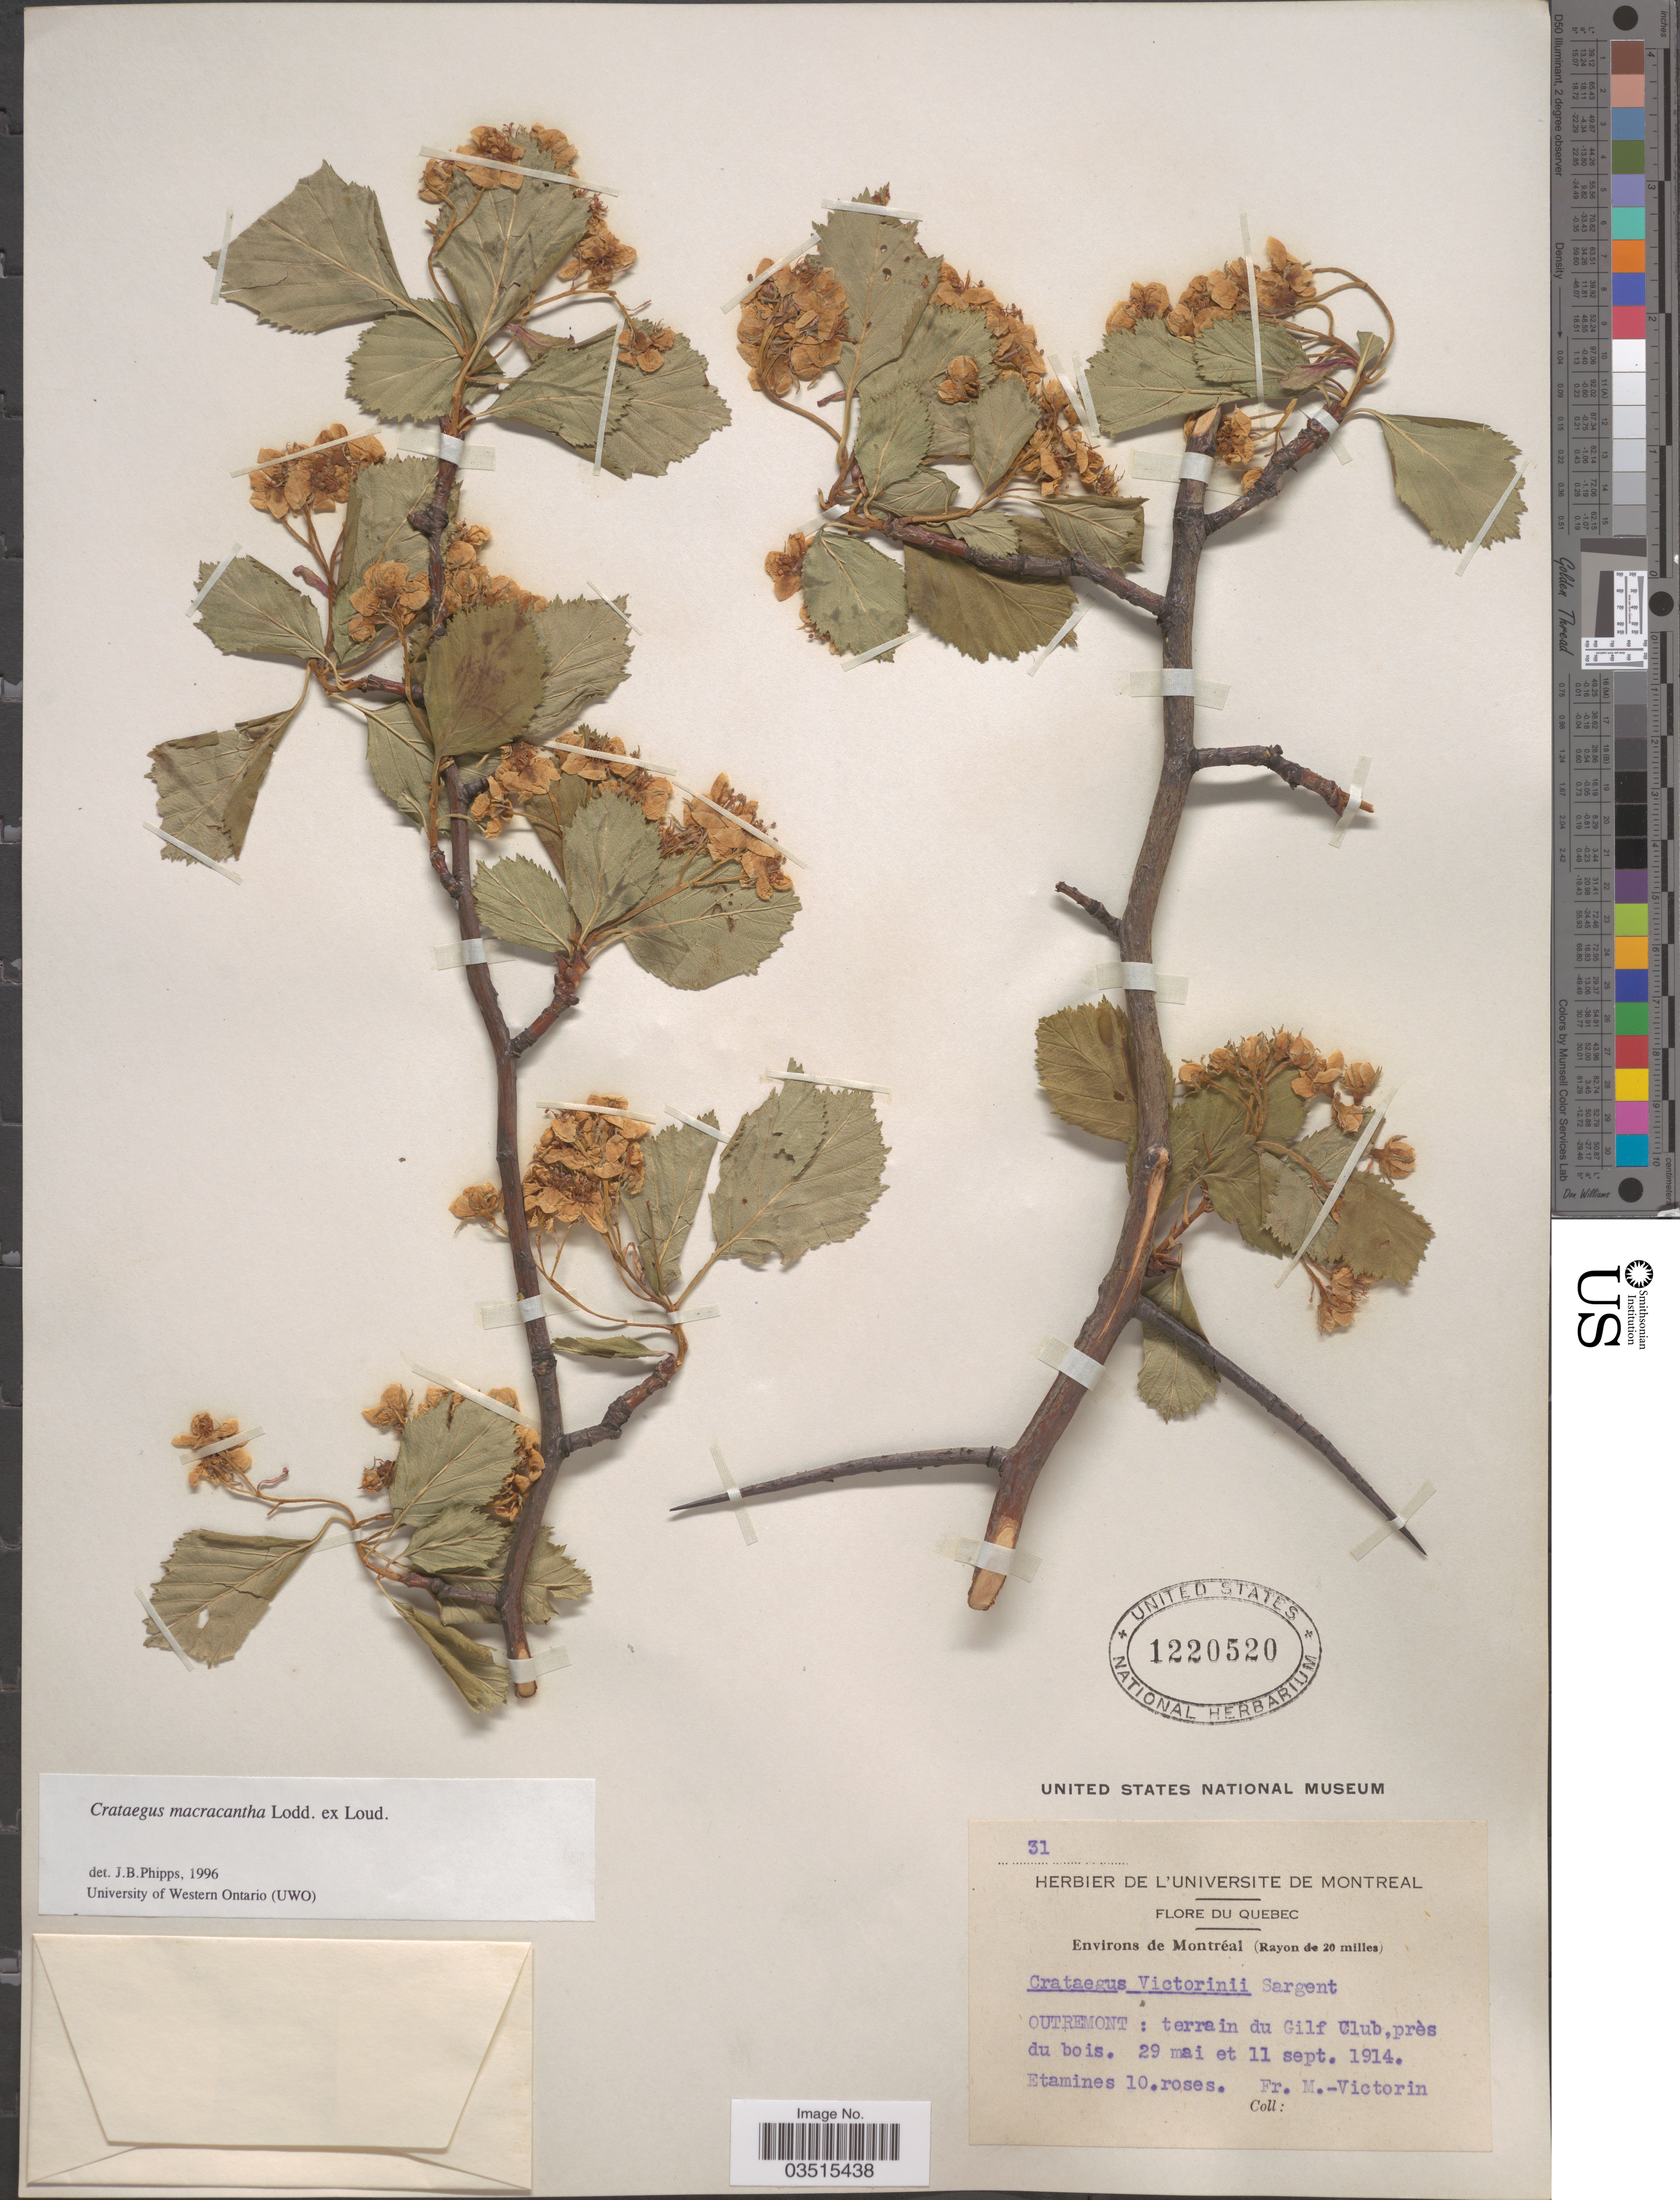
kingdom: Plantae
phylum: Tracheophyta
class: Magnoliopsida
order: Rosales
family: Rosaceae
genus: Crataegus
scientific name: Crataegus macracantha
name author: (Lindl.) Lodd. ex Loudon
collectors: F. Marie-Victorin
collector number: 31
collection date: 1914-05-29/1914-09-11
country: Canada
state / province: Quebec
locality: Environs de Montréal (Rayon de 20 milles). Outremont: terrain du Gulf Club, près du bois.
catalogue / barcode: US 1220520